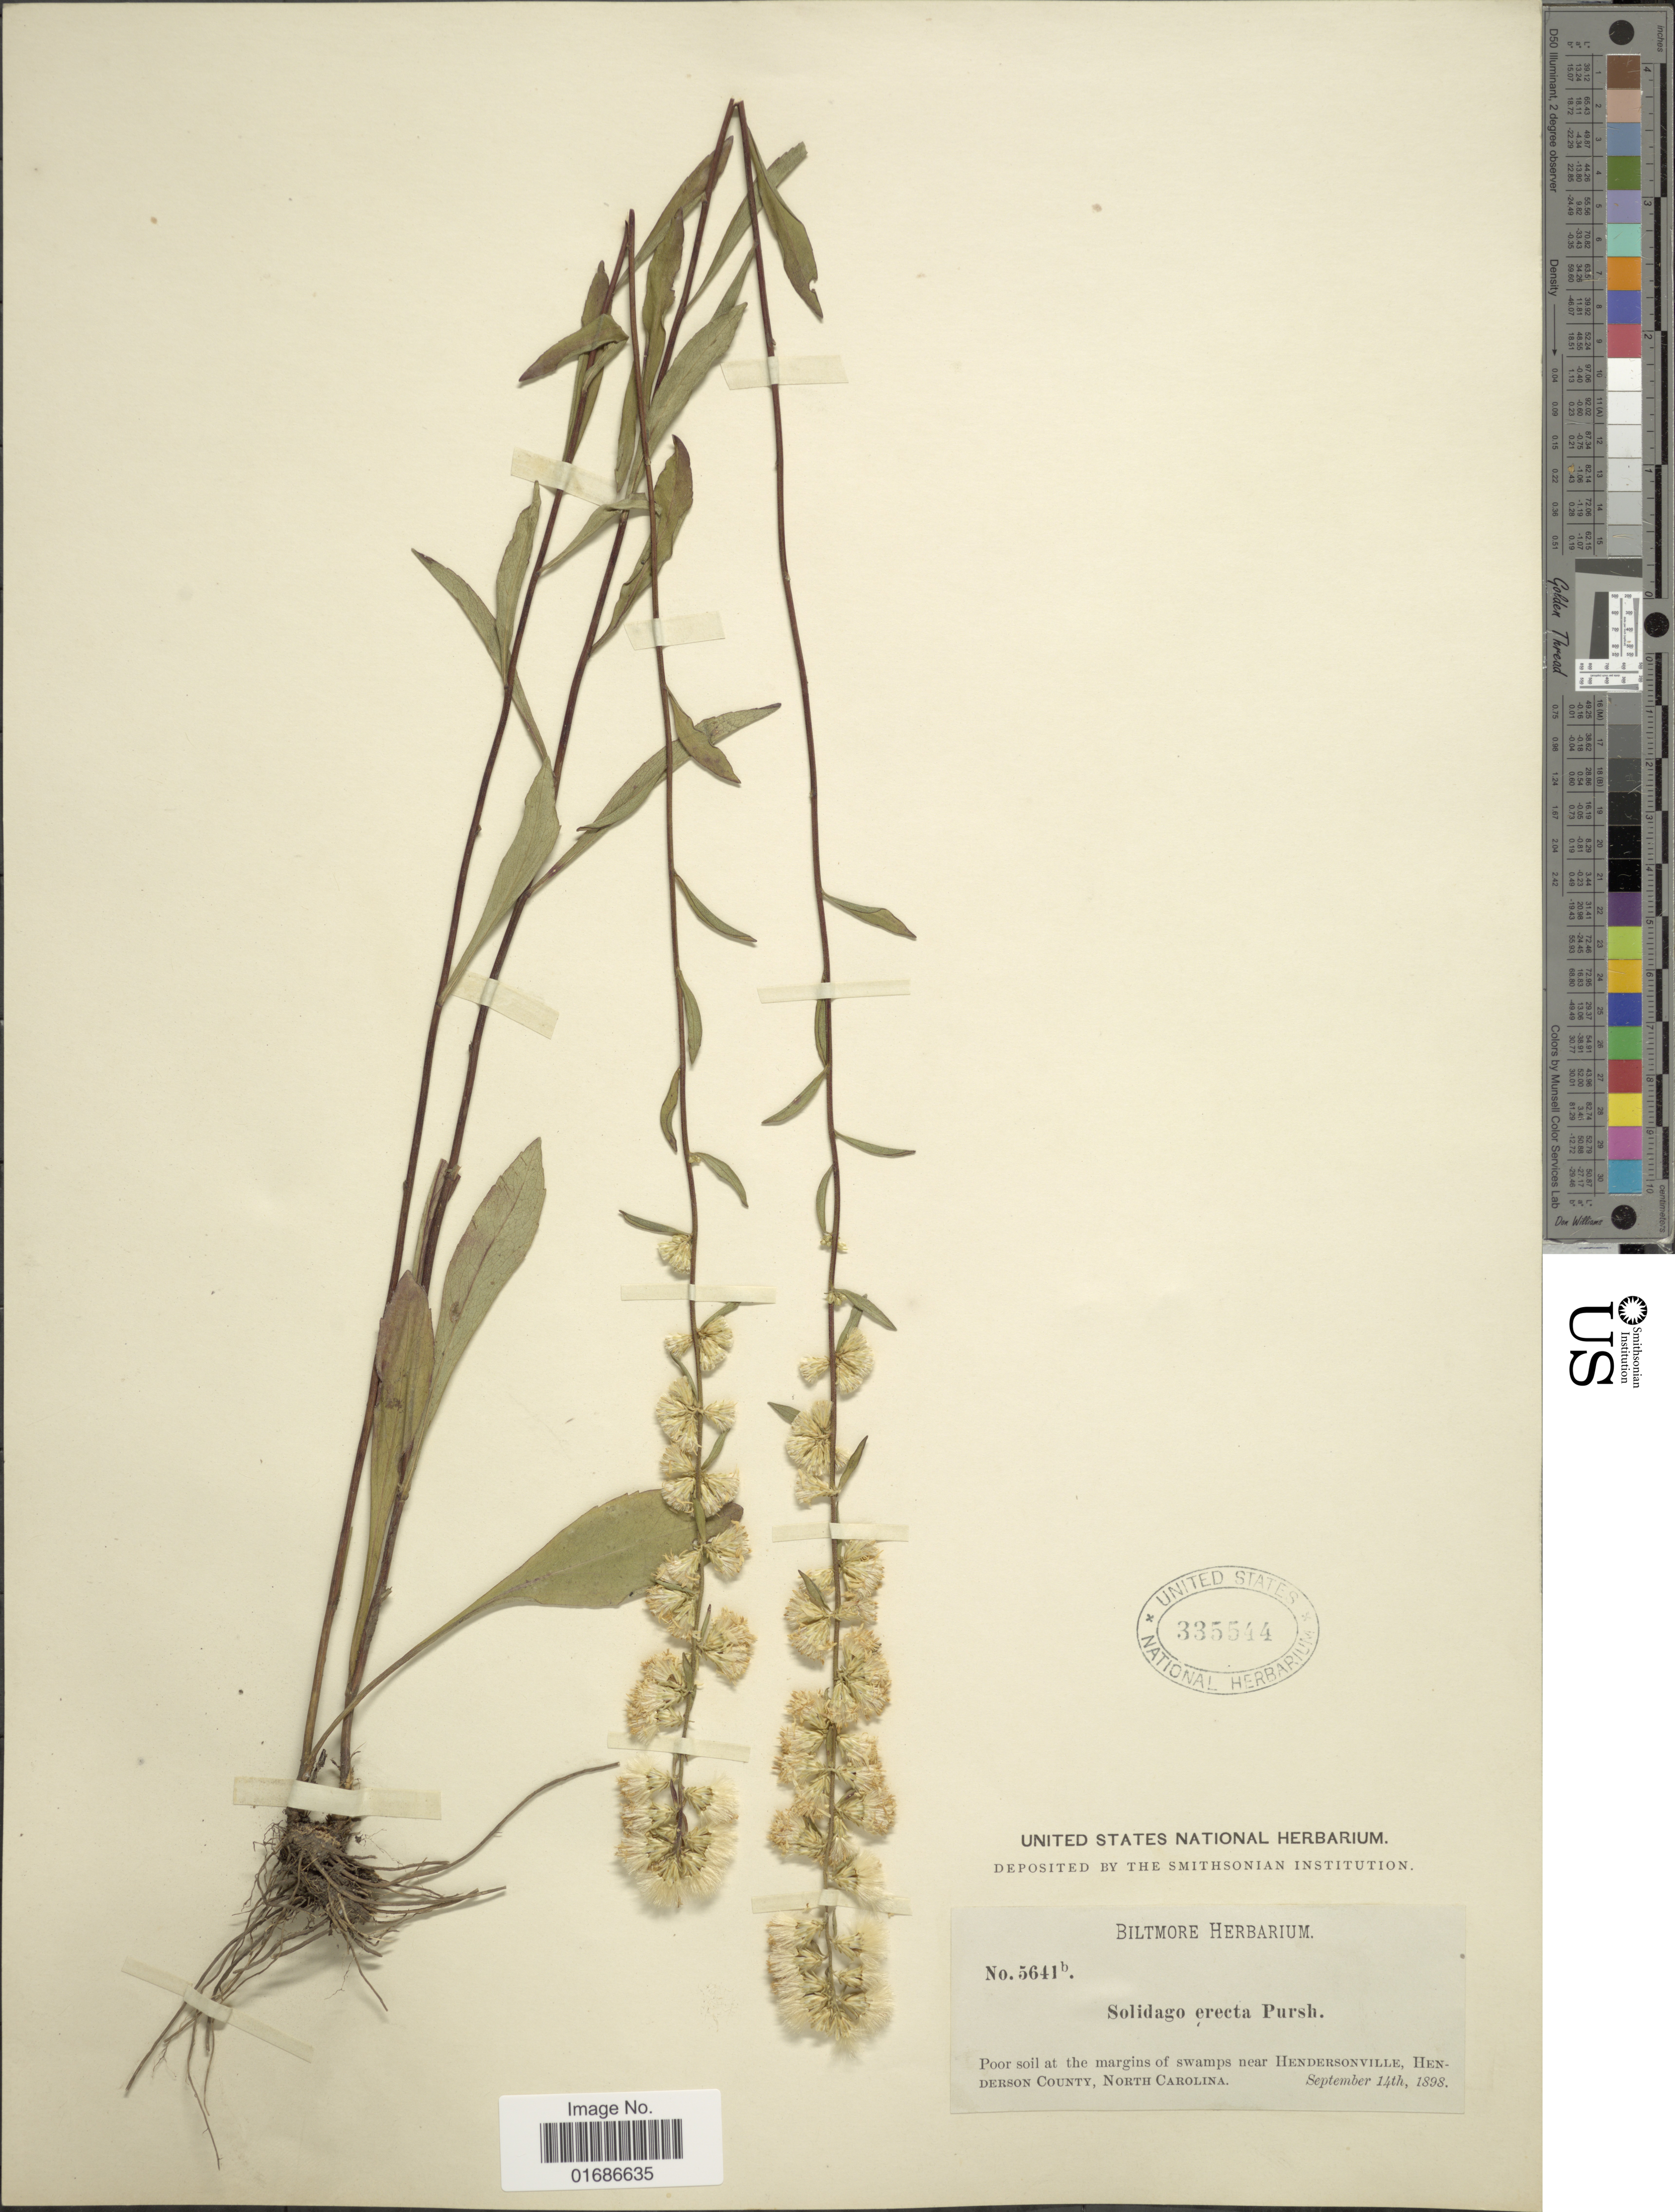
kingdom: Plantae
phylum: Tracheophyta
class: Magnoliopsida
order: Asterales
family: Asteraceae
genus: Solidago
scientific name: Solidago erecta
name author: Pursh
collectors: ex herb. Biltmore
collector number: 5641b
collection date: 1898-09-14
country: United States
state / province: North Carolina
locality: Poor soil at the margins of swamps near Hendersonville, henderson County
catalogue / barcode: US 335544